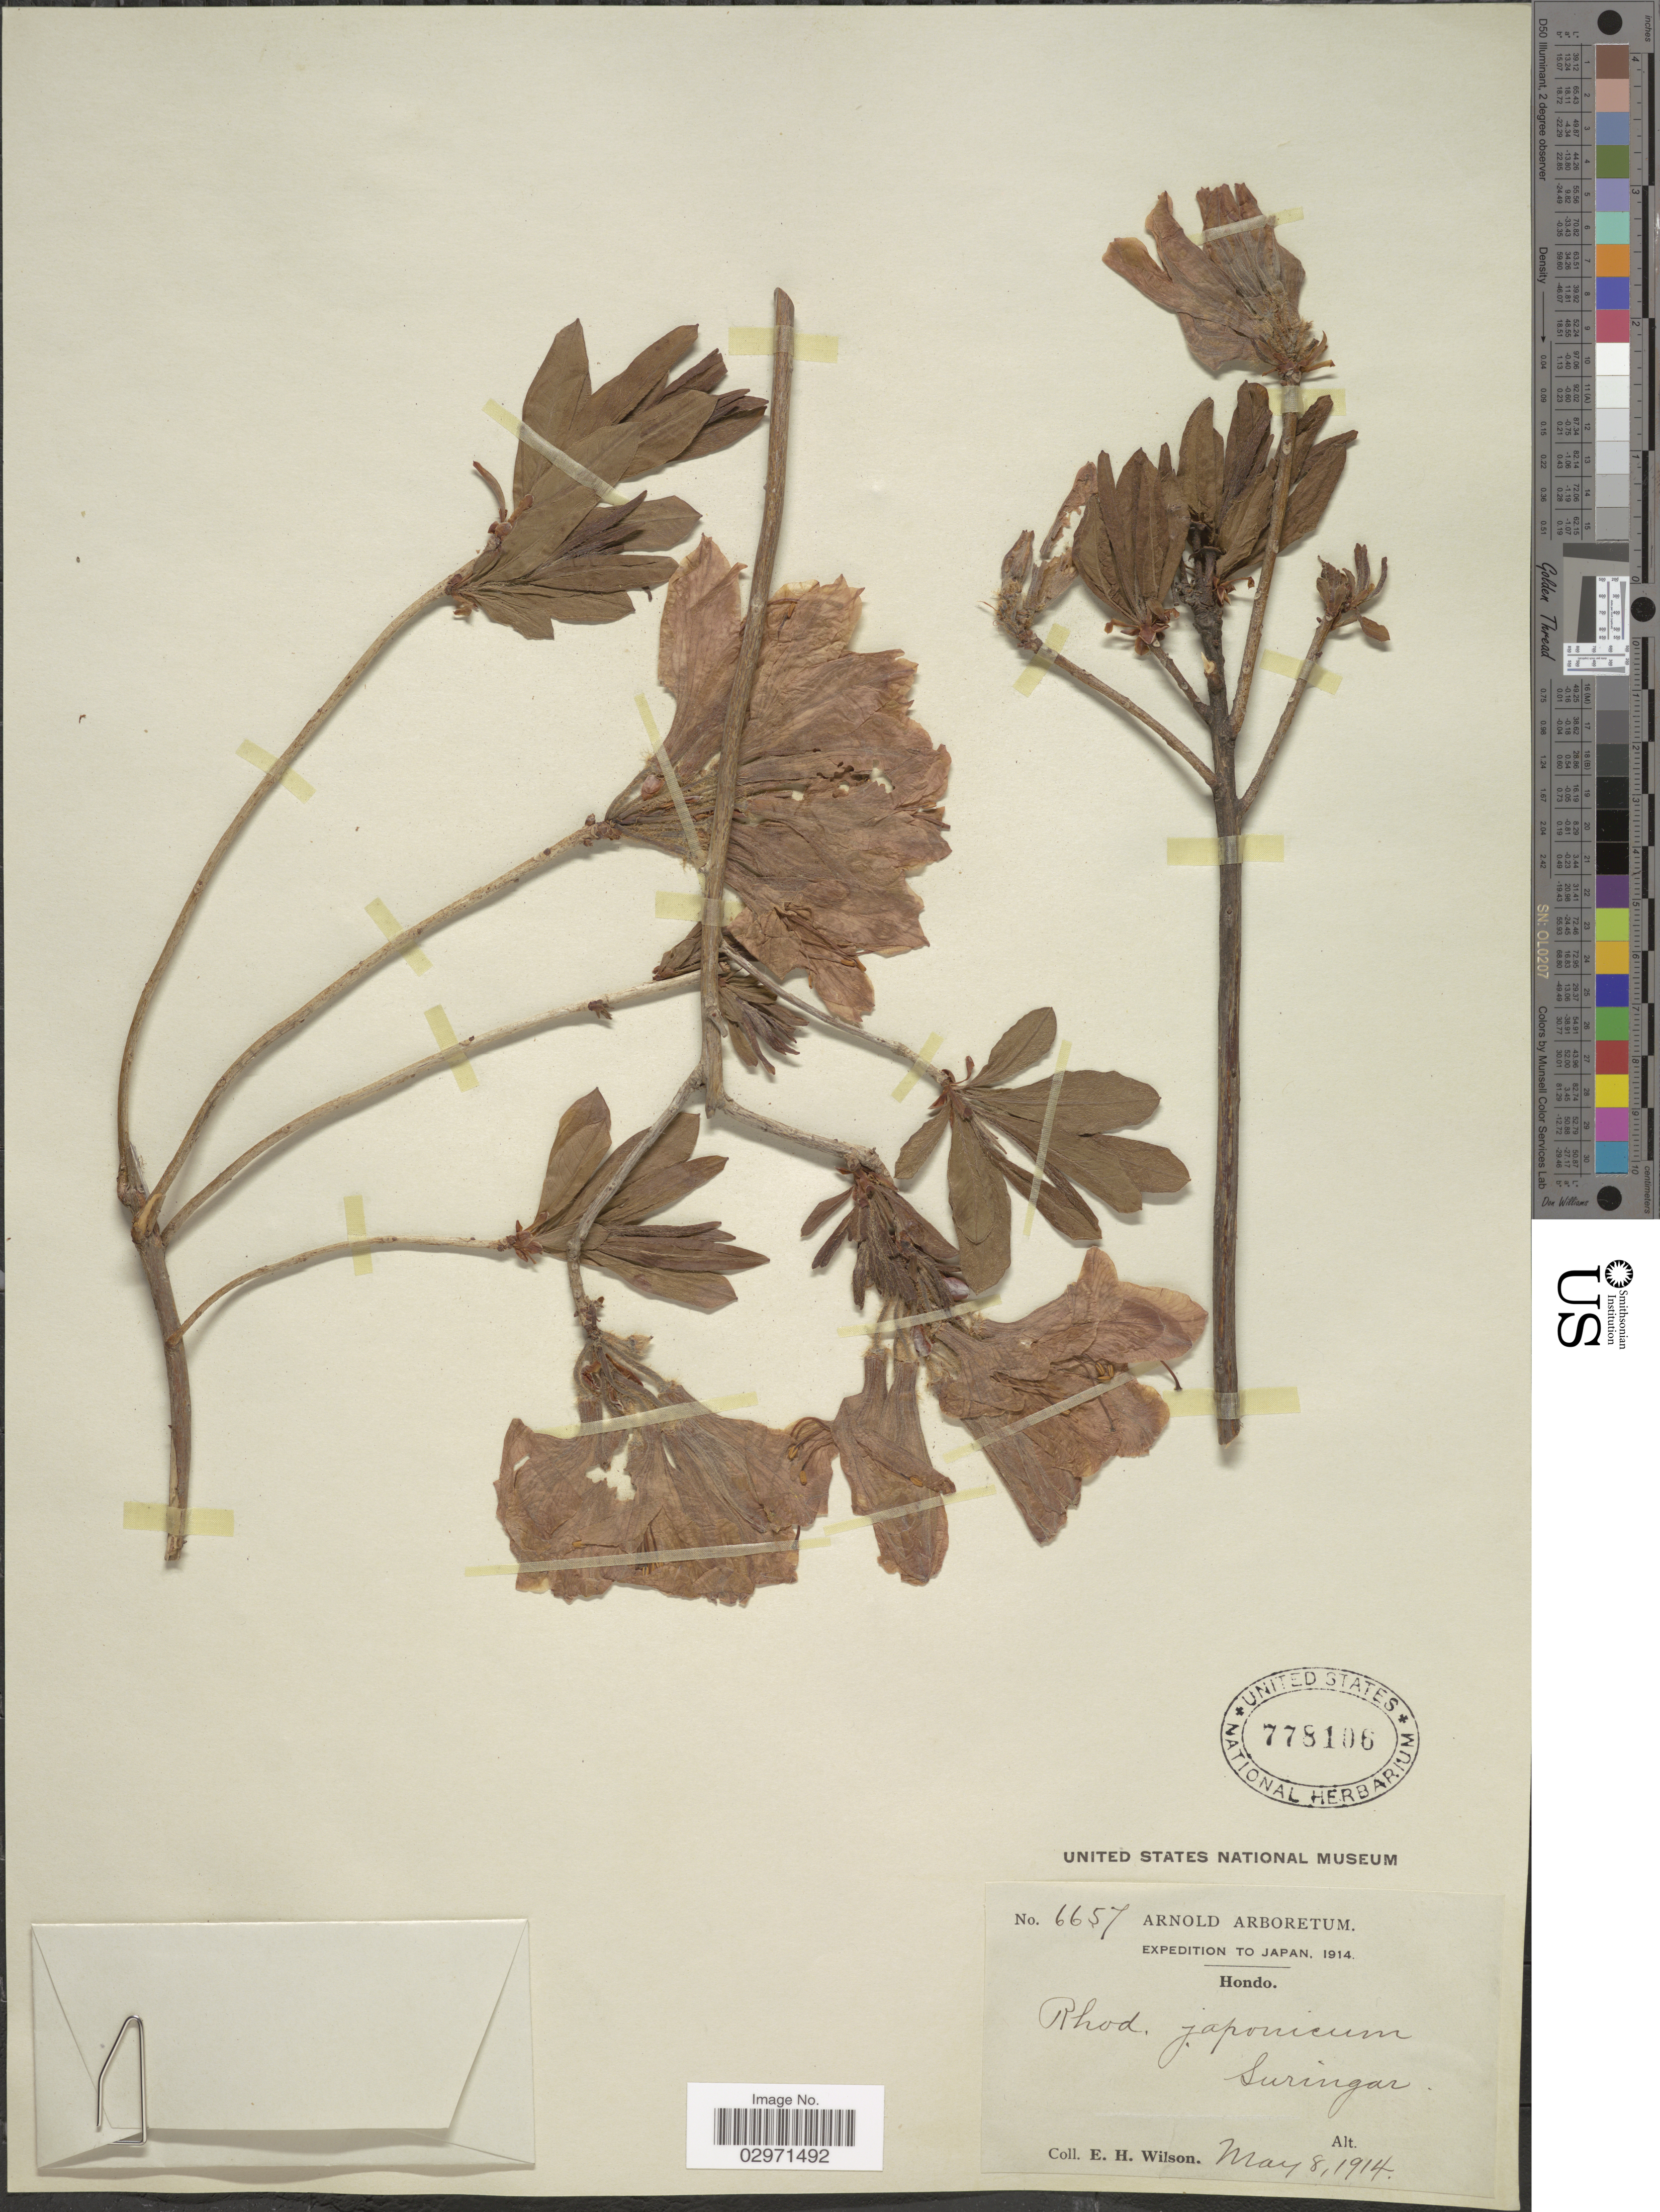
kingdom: Plantae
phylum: Tracheophyta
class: Magnoliopsida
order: Ericales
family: Ericaceae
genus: Rhododendron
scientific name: Rhododendron japonicum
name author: (A. Gray) Suringar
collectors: E. Wilson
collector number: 6657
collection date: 1914-05-08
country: Japan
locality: Hondo.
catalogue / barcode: US 778106